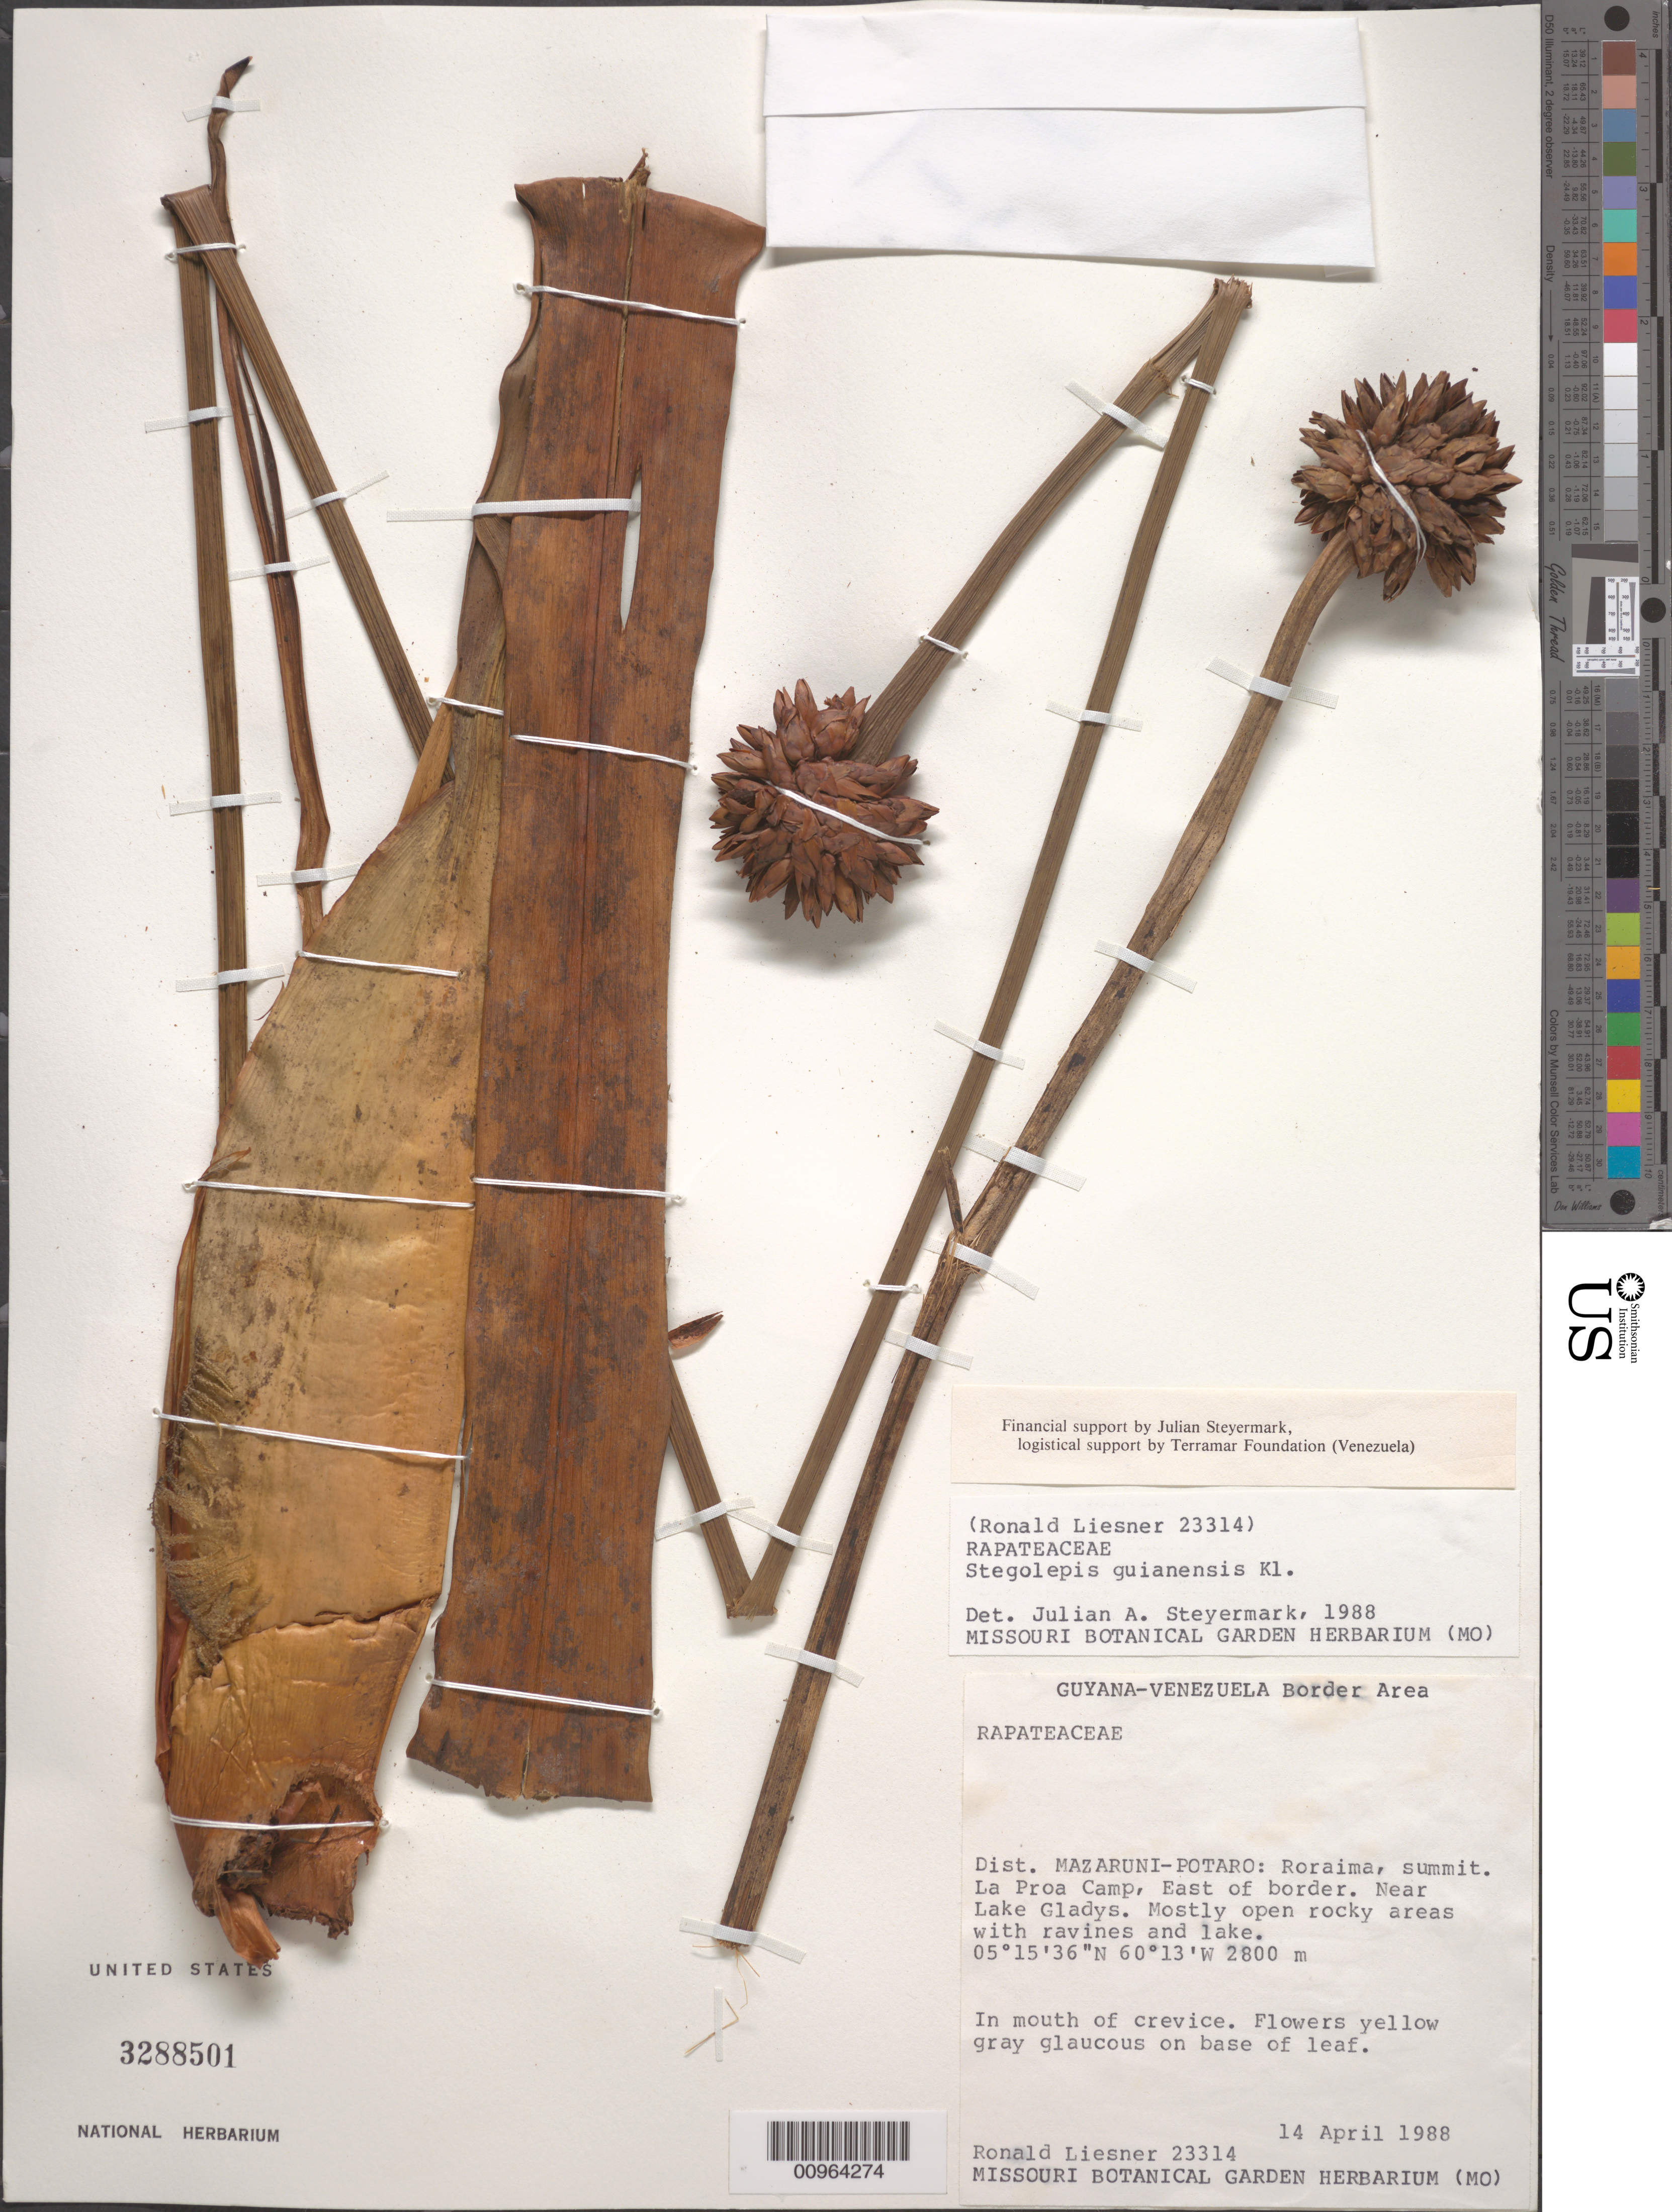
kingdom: Plantae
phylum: Tracheophyta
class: Liliopsida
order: Poales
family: Rapateaceae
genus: Stegolepis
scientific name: Stegolepis guianensis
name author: Klotzsch ex Körn.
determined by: Steyermark, Julian A., (VEN)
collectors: R. L. Liesner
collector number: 23314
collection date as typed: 14-Apr-88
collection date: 1988-04-14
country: Guyana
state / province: Cuyuni-Mazaruni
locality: Mt. Roraima summit; La Proa Camp, near Lake Gladys, E of border (Guyana-Venezuela Border)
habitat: Mostly open rocky areas with ravines and lake; in mouth of crevice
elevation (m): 2800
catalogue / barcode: US 3288501